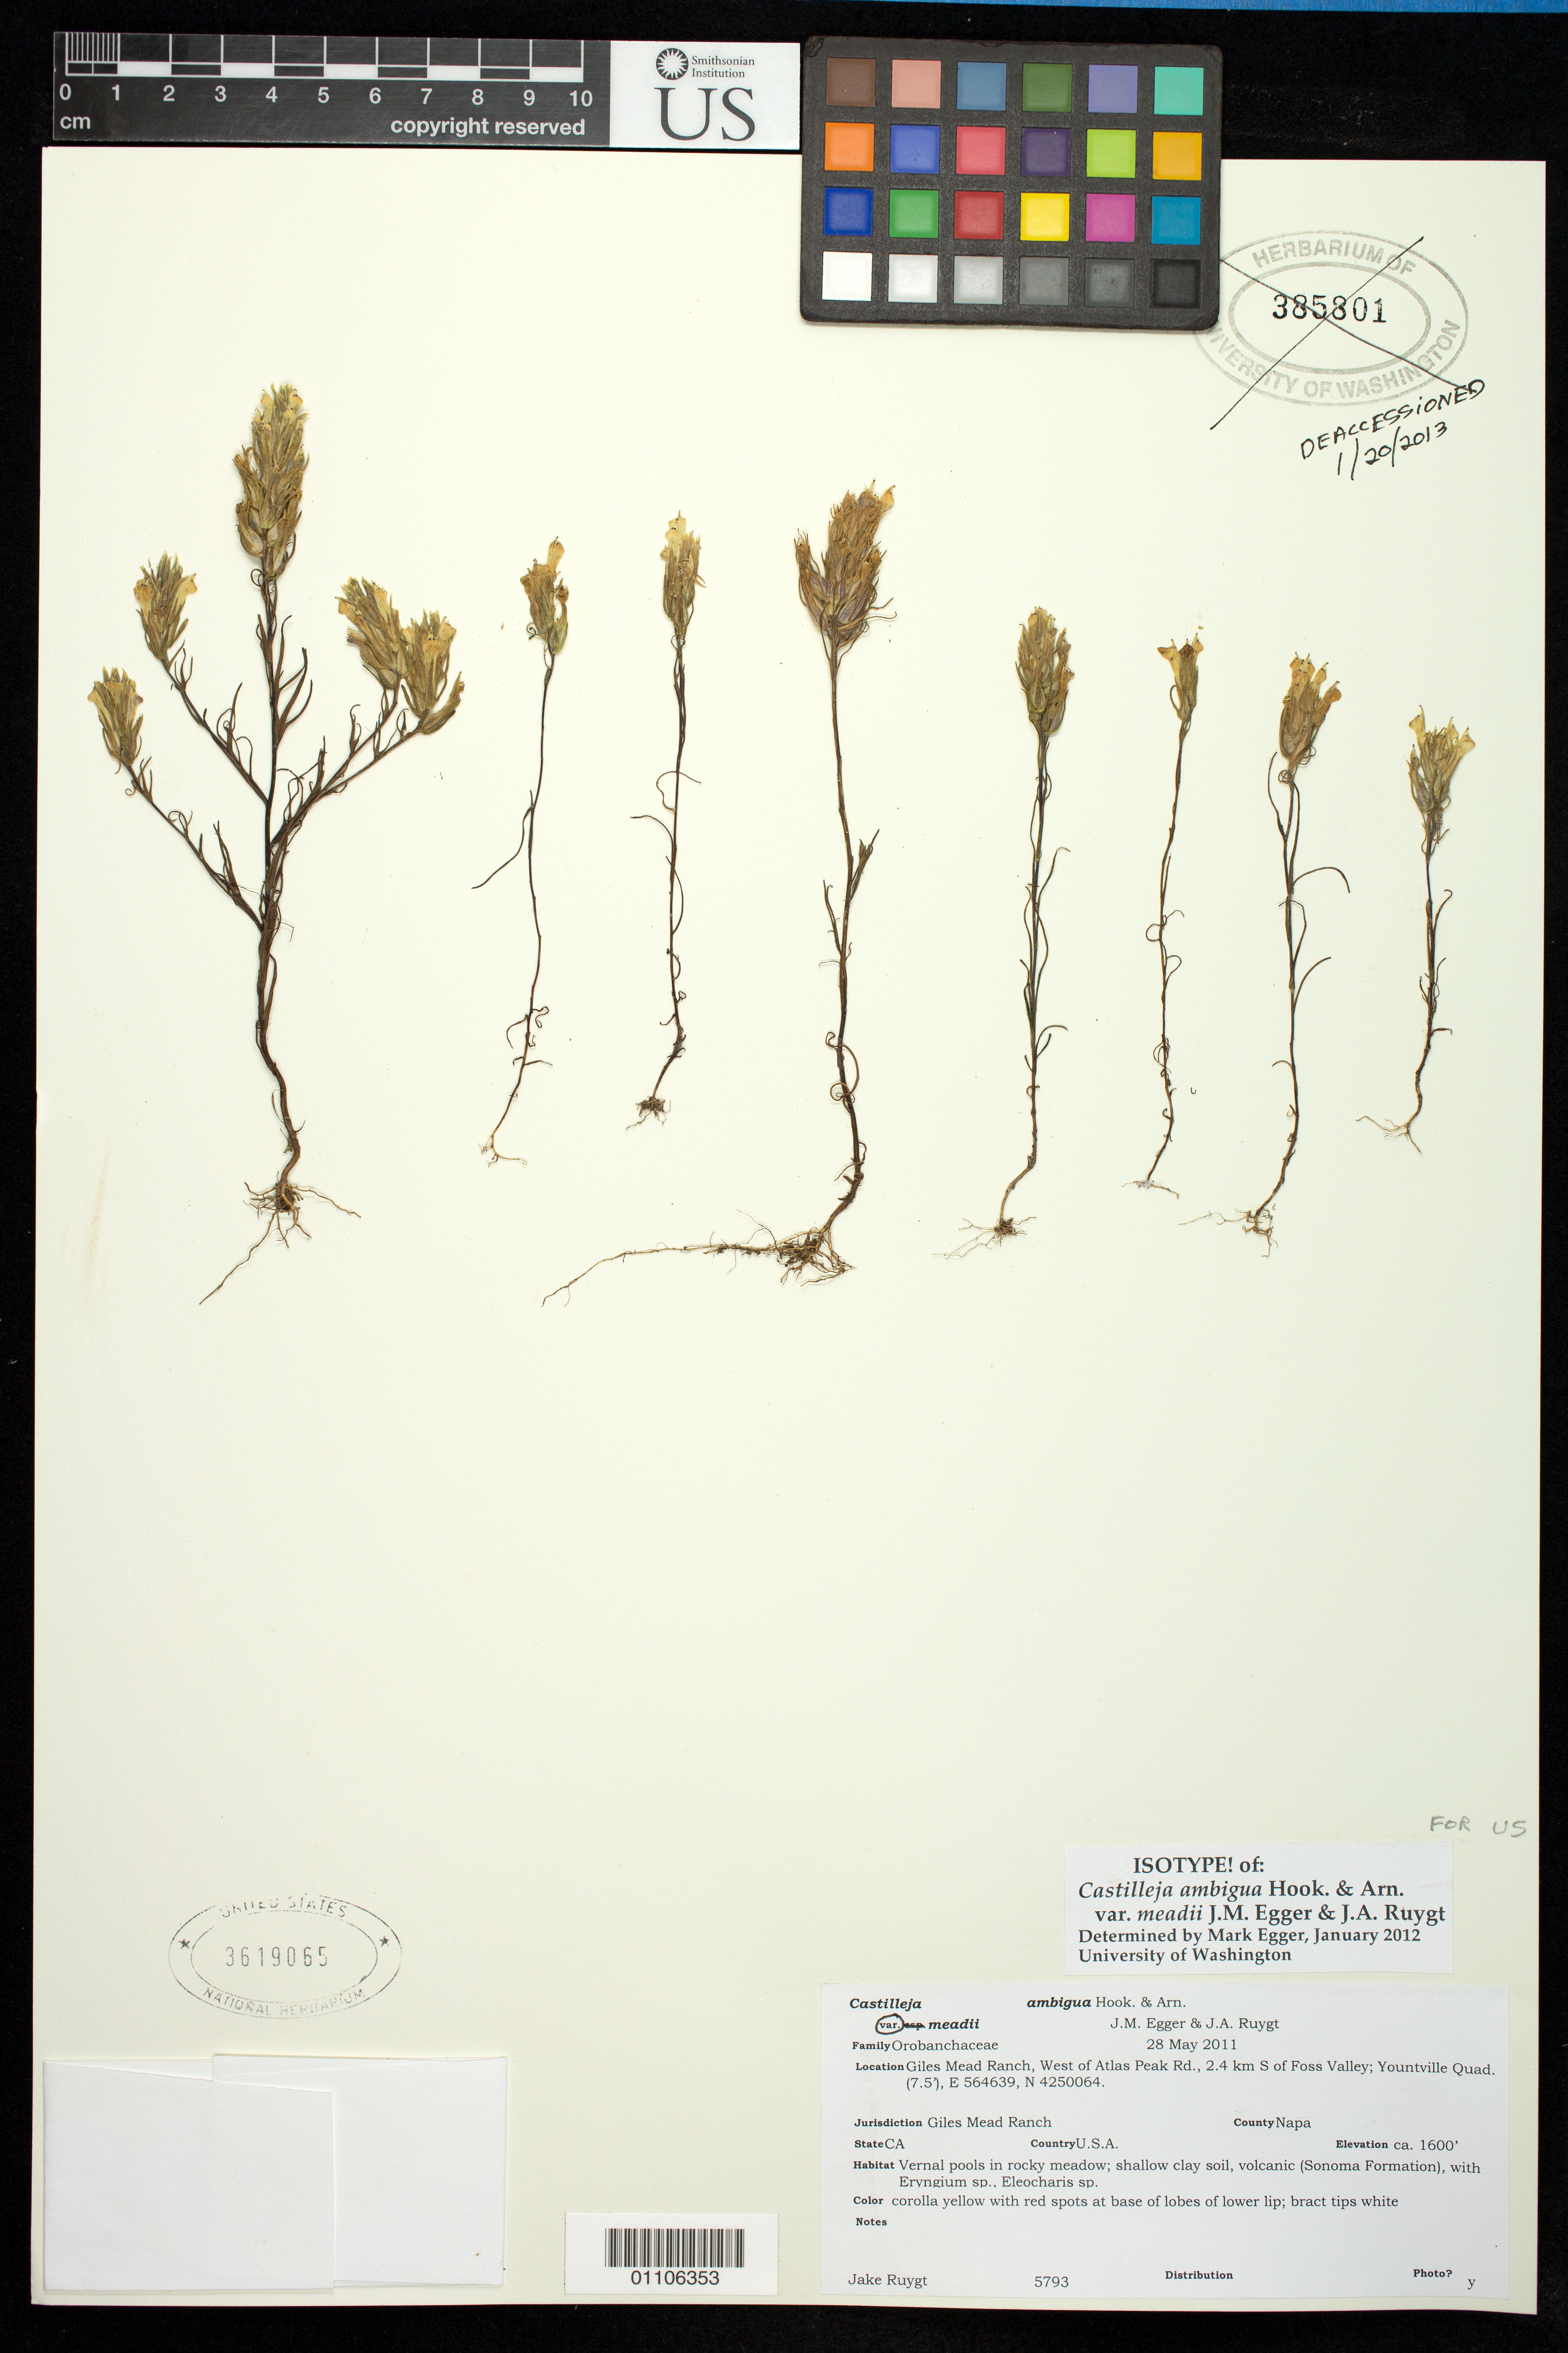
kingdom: Plantae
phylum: Tracheophyta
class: Magnoliopsida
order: Lamiales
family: Orobanchaceae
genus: Castilleja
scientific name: Castilleja ambigua var. meadii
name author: J.M. Egger & Ruygt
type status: Isotype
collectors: J. A. Ruygt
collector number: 5793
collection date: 2011-05-28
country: United States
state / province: California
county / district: Napa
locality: Giles Mead Ranch, west of Atlas Peak Rd., 2.4 km S of Foss Valley; Yountville Quad.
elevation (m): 1600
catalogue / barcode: US 3619065